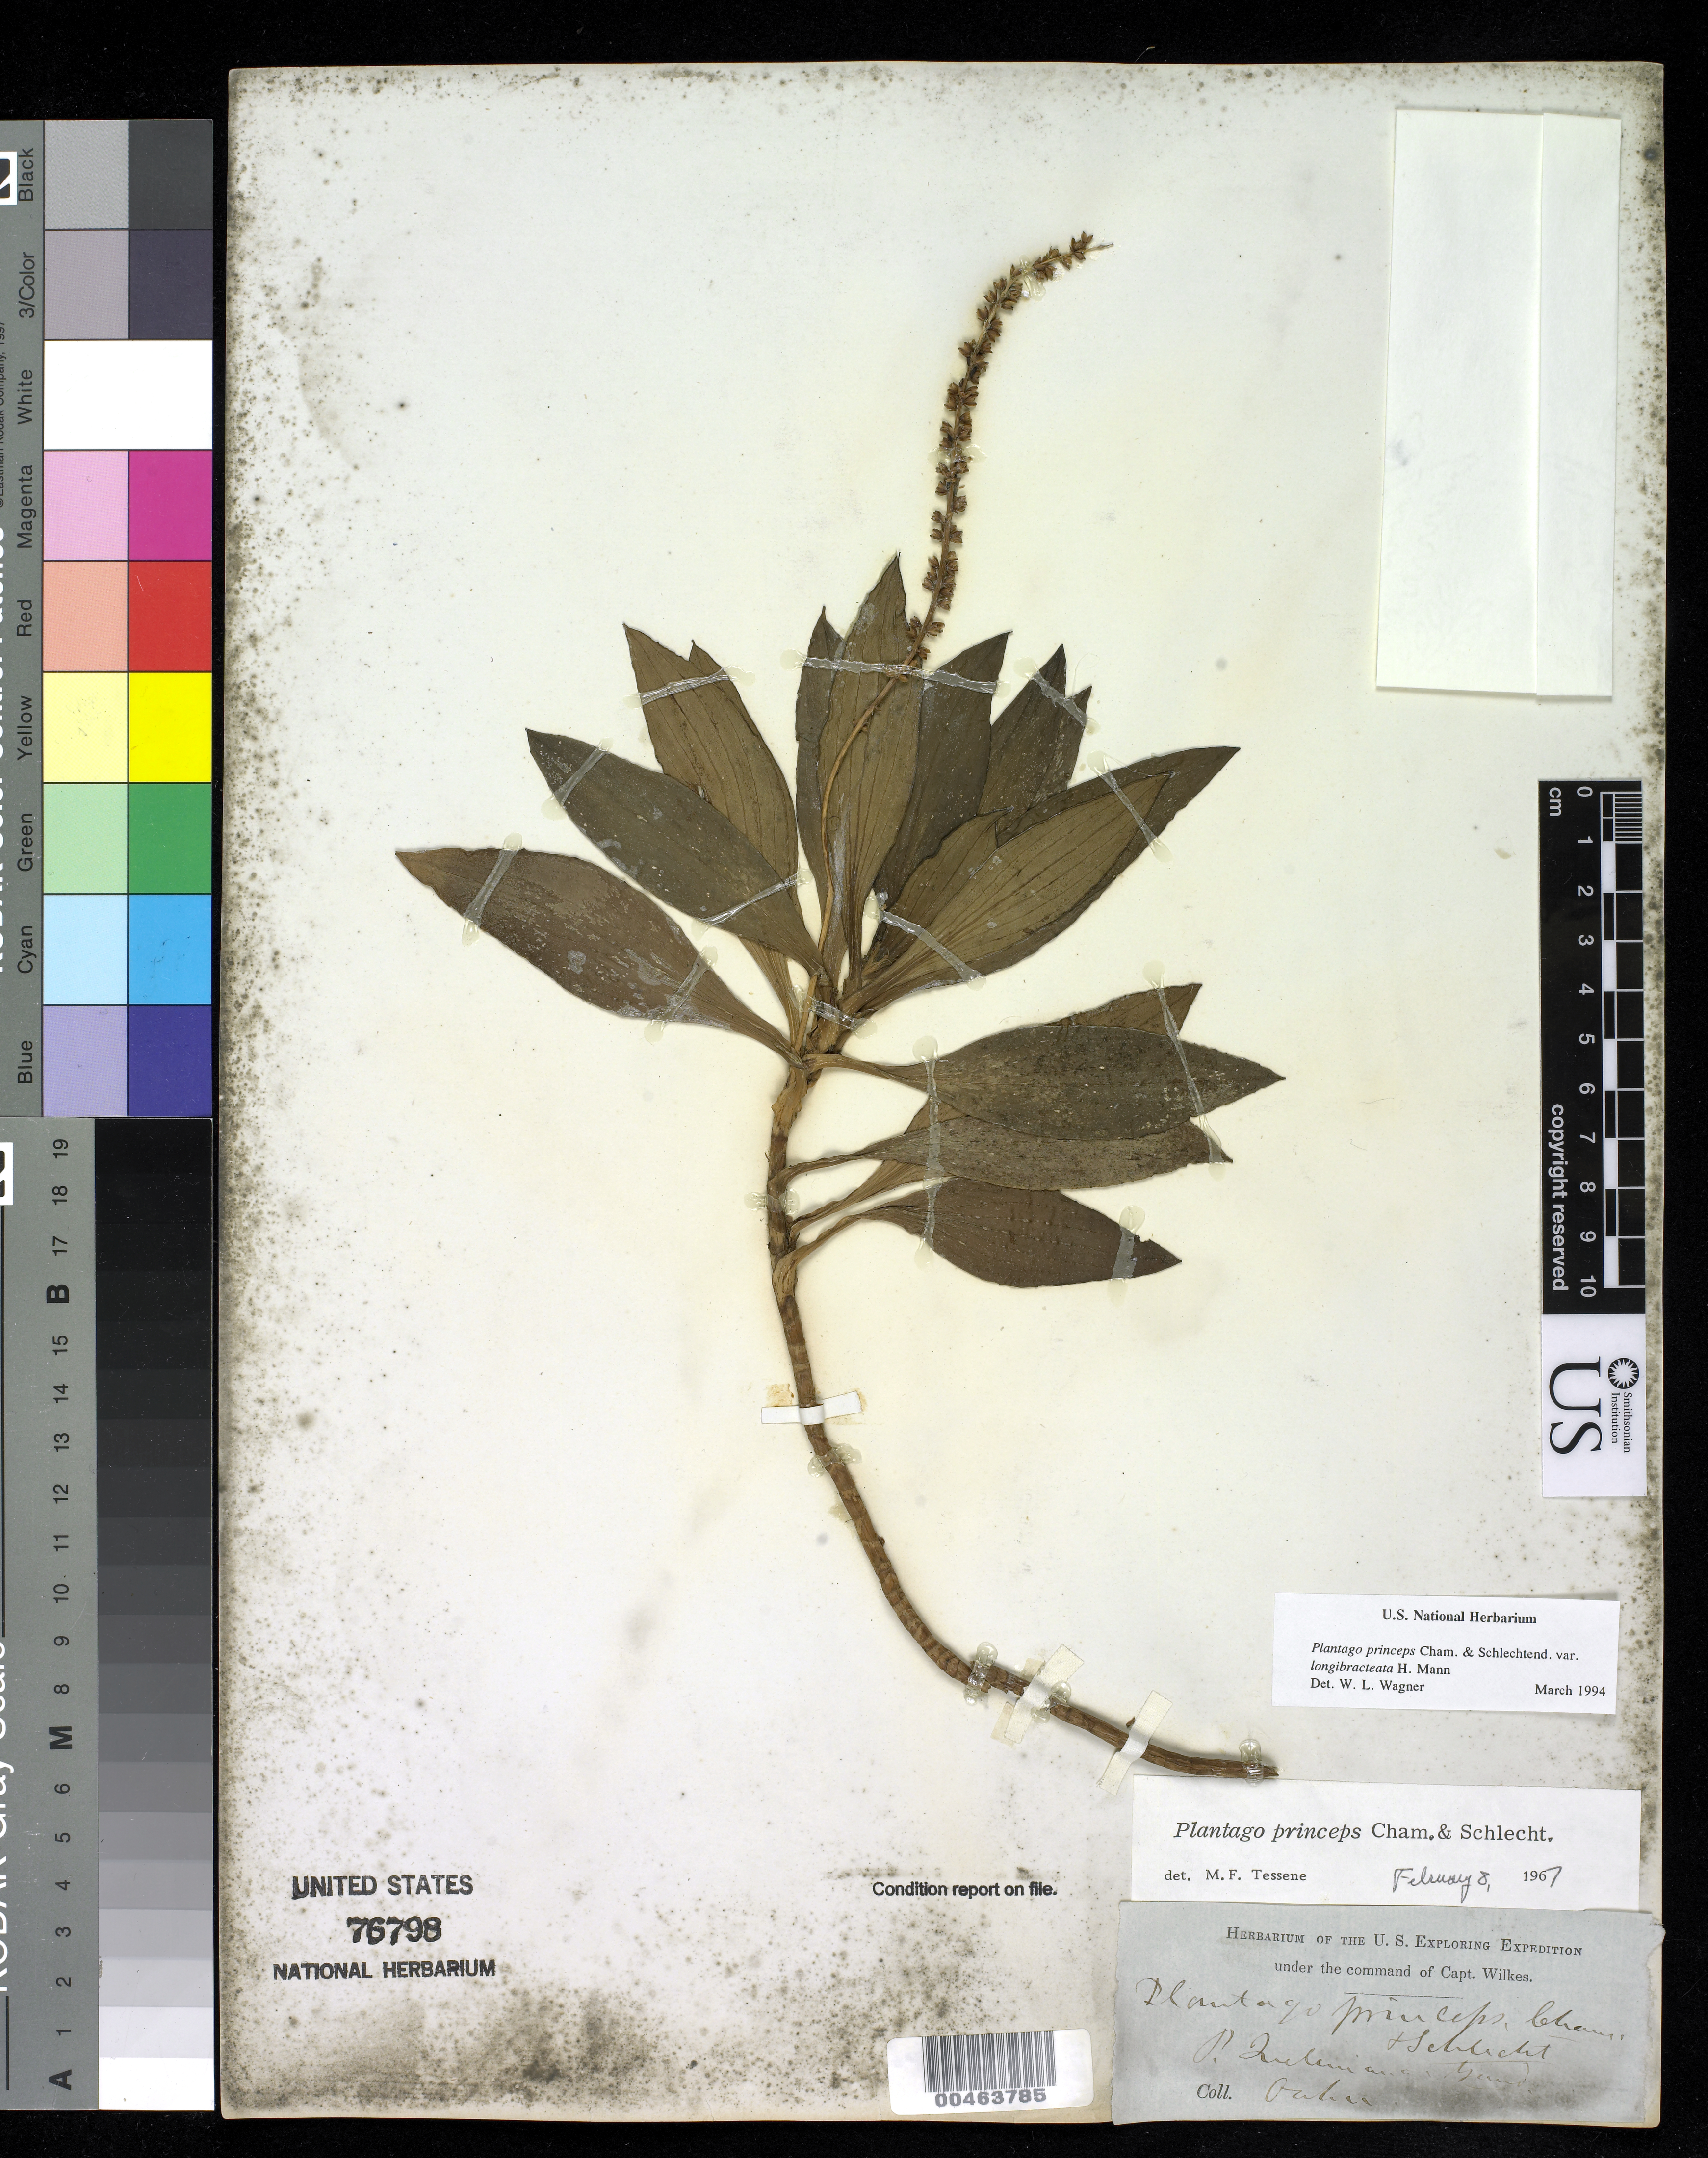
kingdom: Plantae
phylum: Tracheophyta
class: Magnoliopsida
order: Lamiales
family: Plantaginaceae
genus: Plantago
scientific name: Plantago princeps var. longibracteata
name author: H. Mann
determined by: Wagner, W. L., (BOT), Smithsonian Institution - National Museum of Natural History (UNITED STATES)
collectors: Wilkes Explor. Exped.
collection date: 1838/1842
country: United States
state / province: Hawaii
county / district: Honolulu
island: Oahu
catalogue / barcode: US 76798